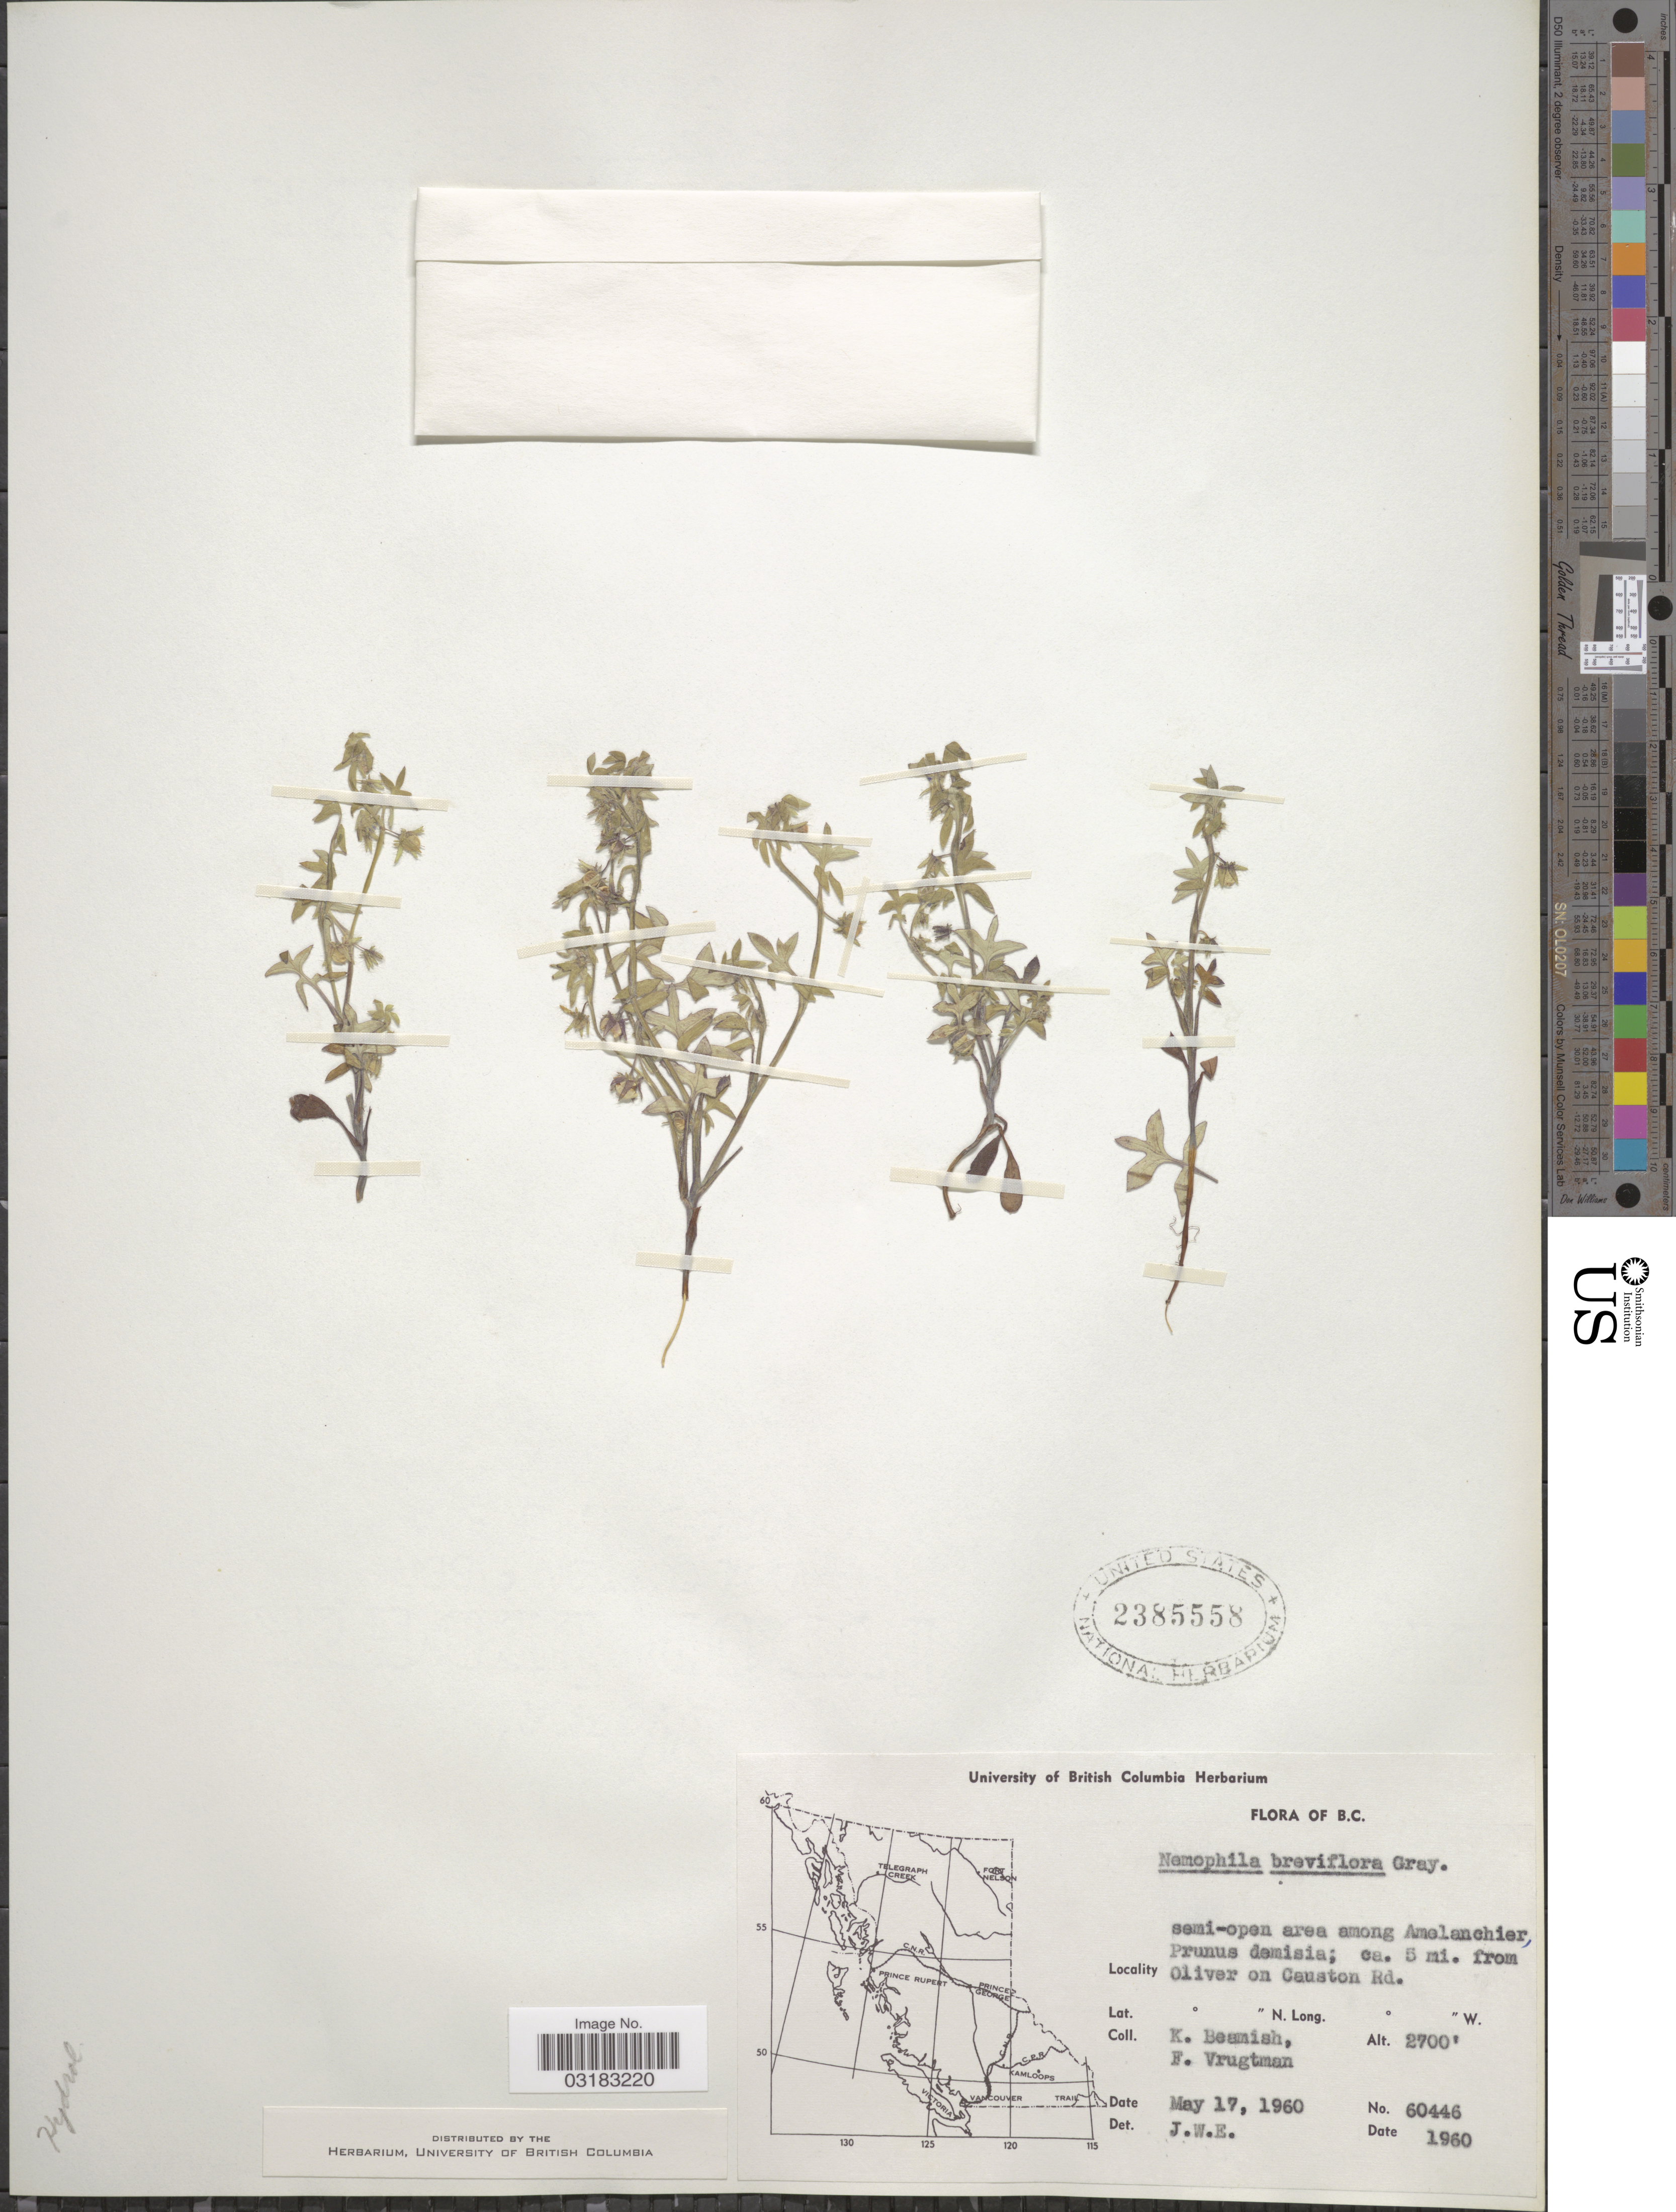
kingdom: Plantae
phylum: Tracheophyta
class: Magnoliopsida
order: Boraginales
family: Hydrophyllaceae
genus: Nemophila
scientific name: Nemophila breviflora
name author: A. Gray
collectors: K. Beamish & F. Vrugtman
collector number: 60446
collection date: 1960-05-17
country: Canada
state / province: British Columbia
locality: Ca. 5 mi. from Oliver on Causton Rd.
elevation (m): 823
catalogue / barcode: US 2385558